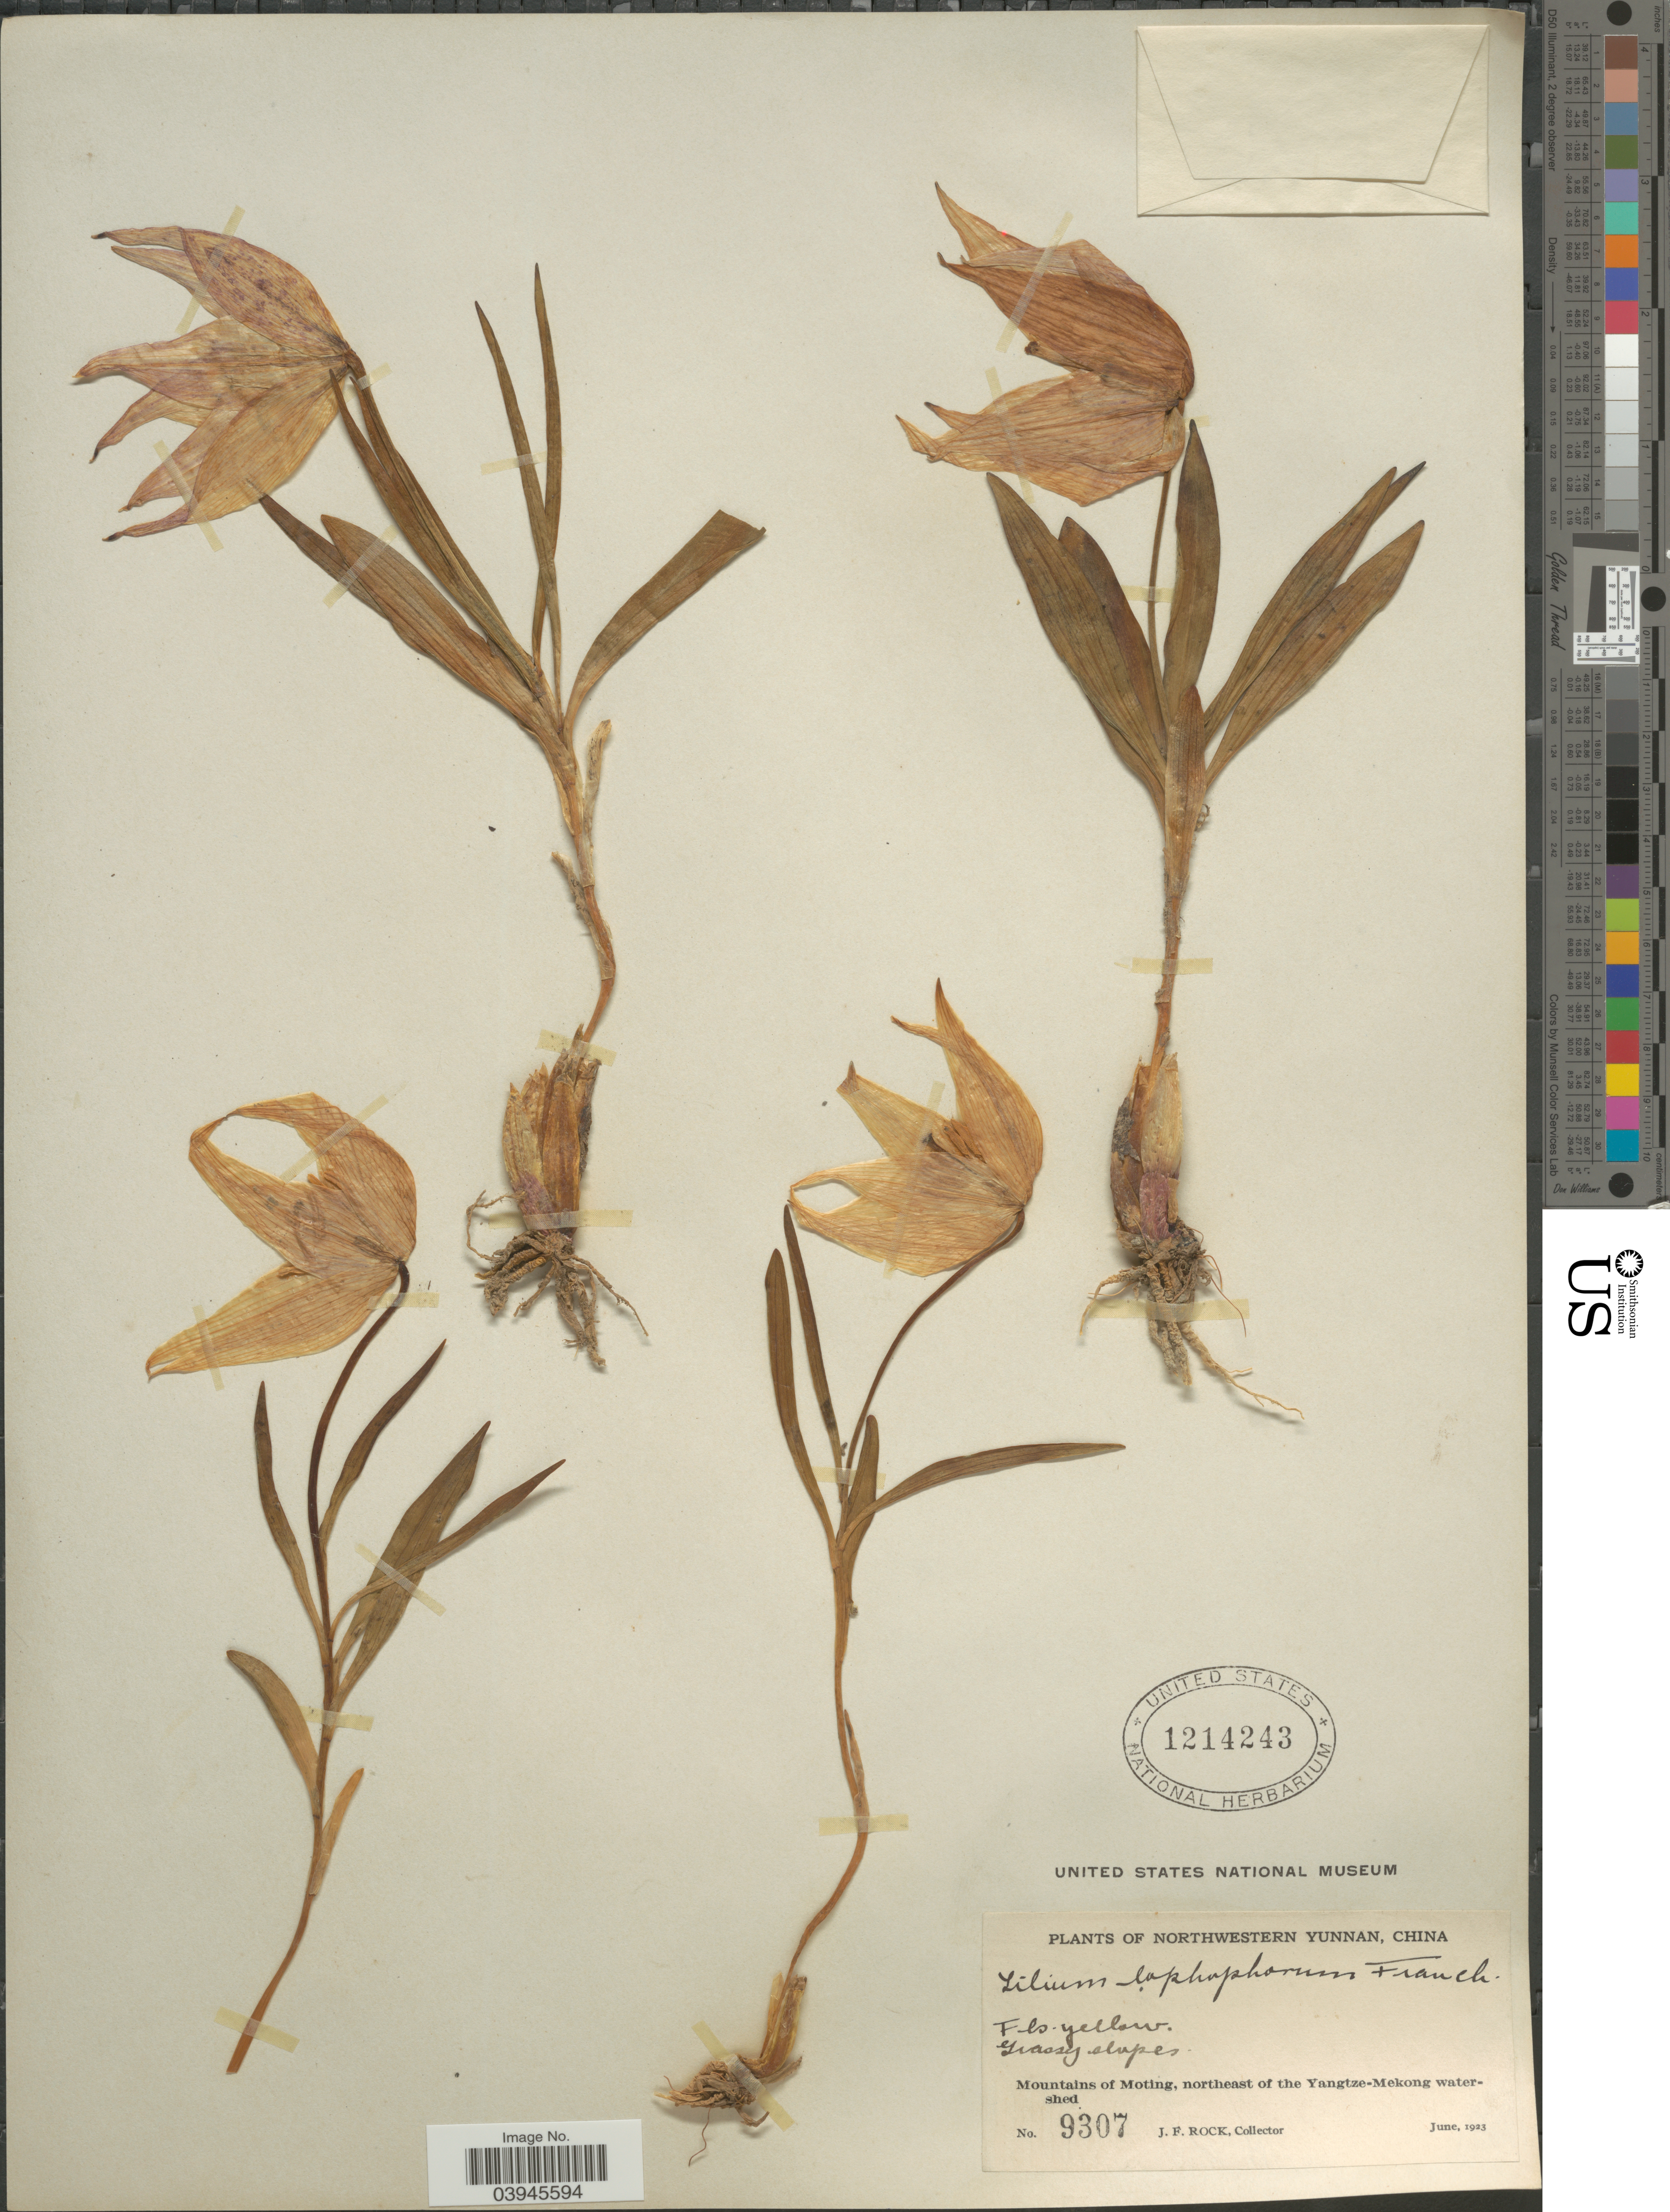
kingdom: Plantae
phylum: Tracheophyta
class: Liliopsida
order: Liliales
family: Liliaceae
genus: Lilium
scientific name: Lilium lophophorum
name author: (Bureau & Franch.) Franch.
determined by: Strong, Mark T., (BOT), Smithsonian Institution - National Museum of Natural History (UNITED STATES)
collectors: J. Rock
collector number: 9307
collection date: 1923-06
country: China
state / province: Yunnan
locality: Northwestern Yunnan. Mountains of Moting, northeast of the Yangtze-Mekong watershed.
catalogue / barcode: US 1214243